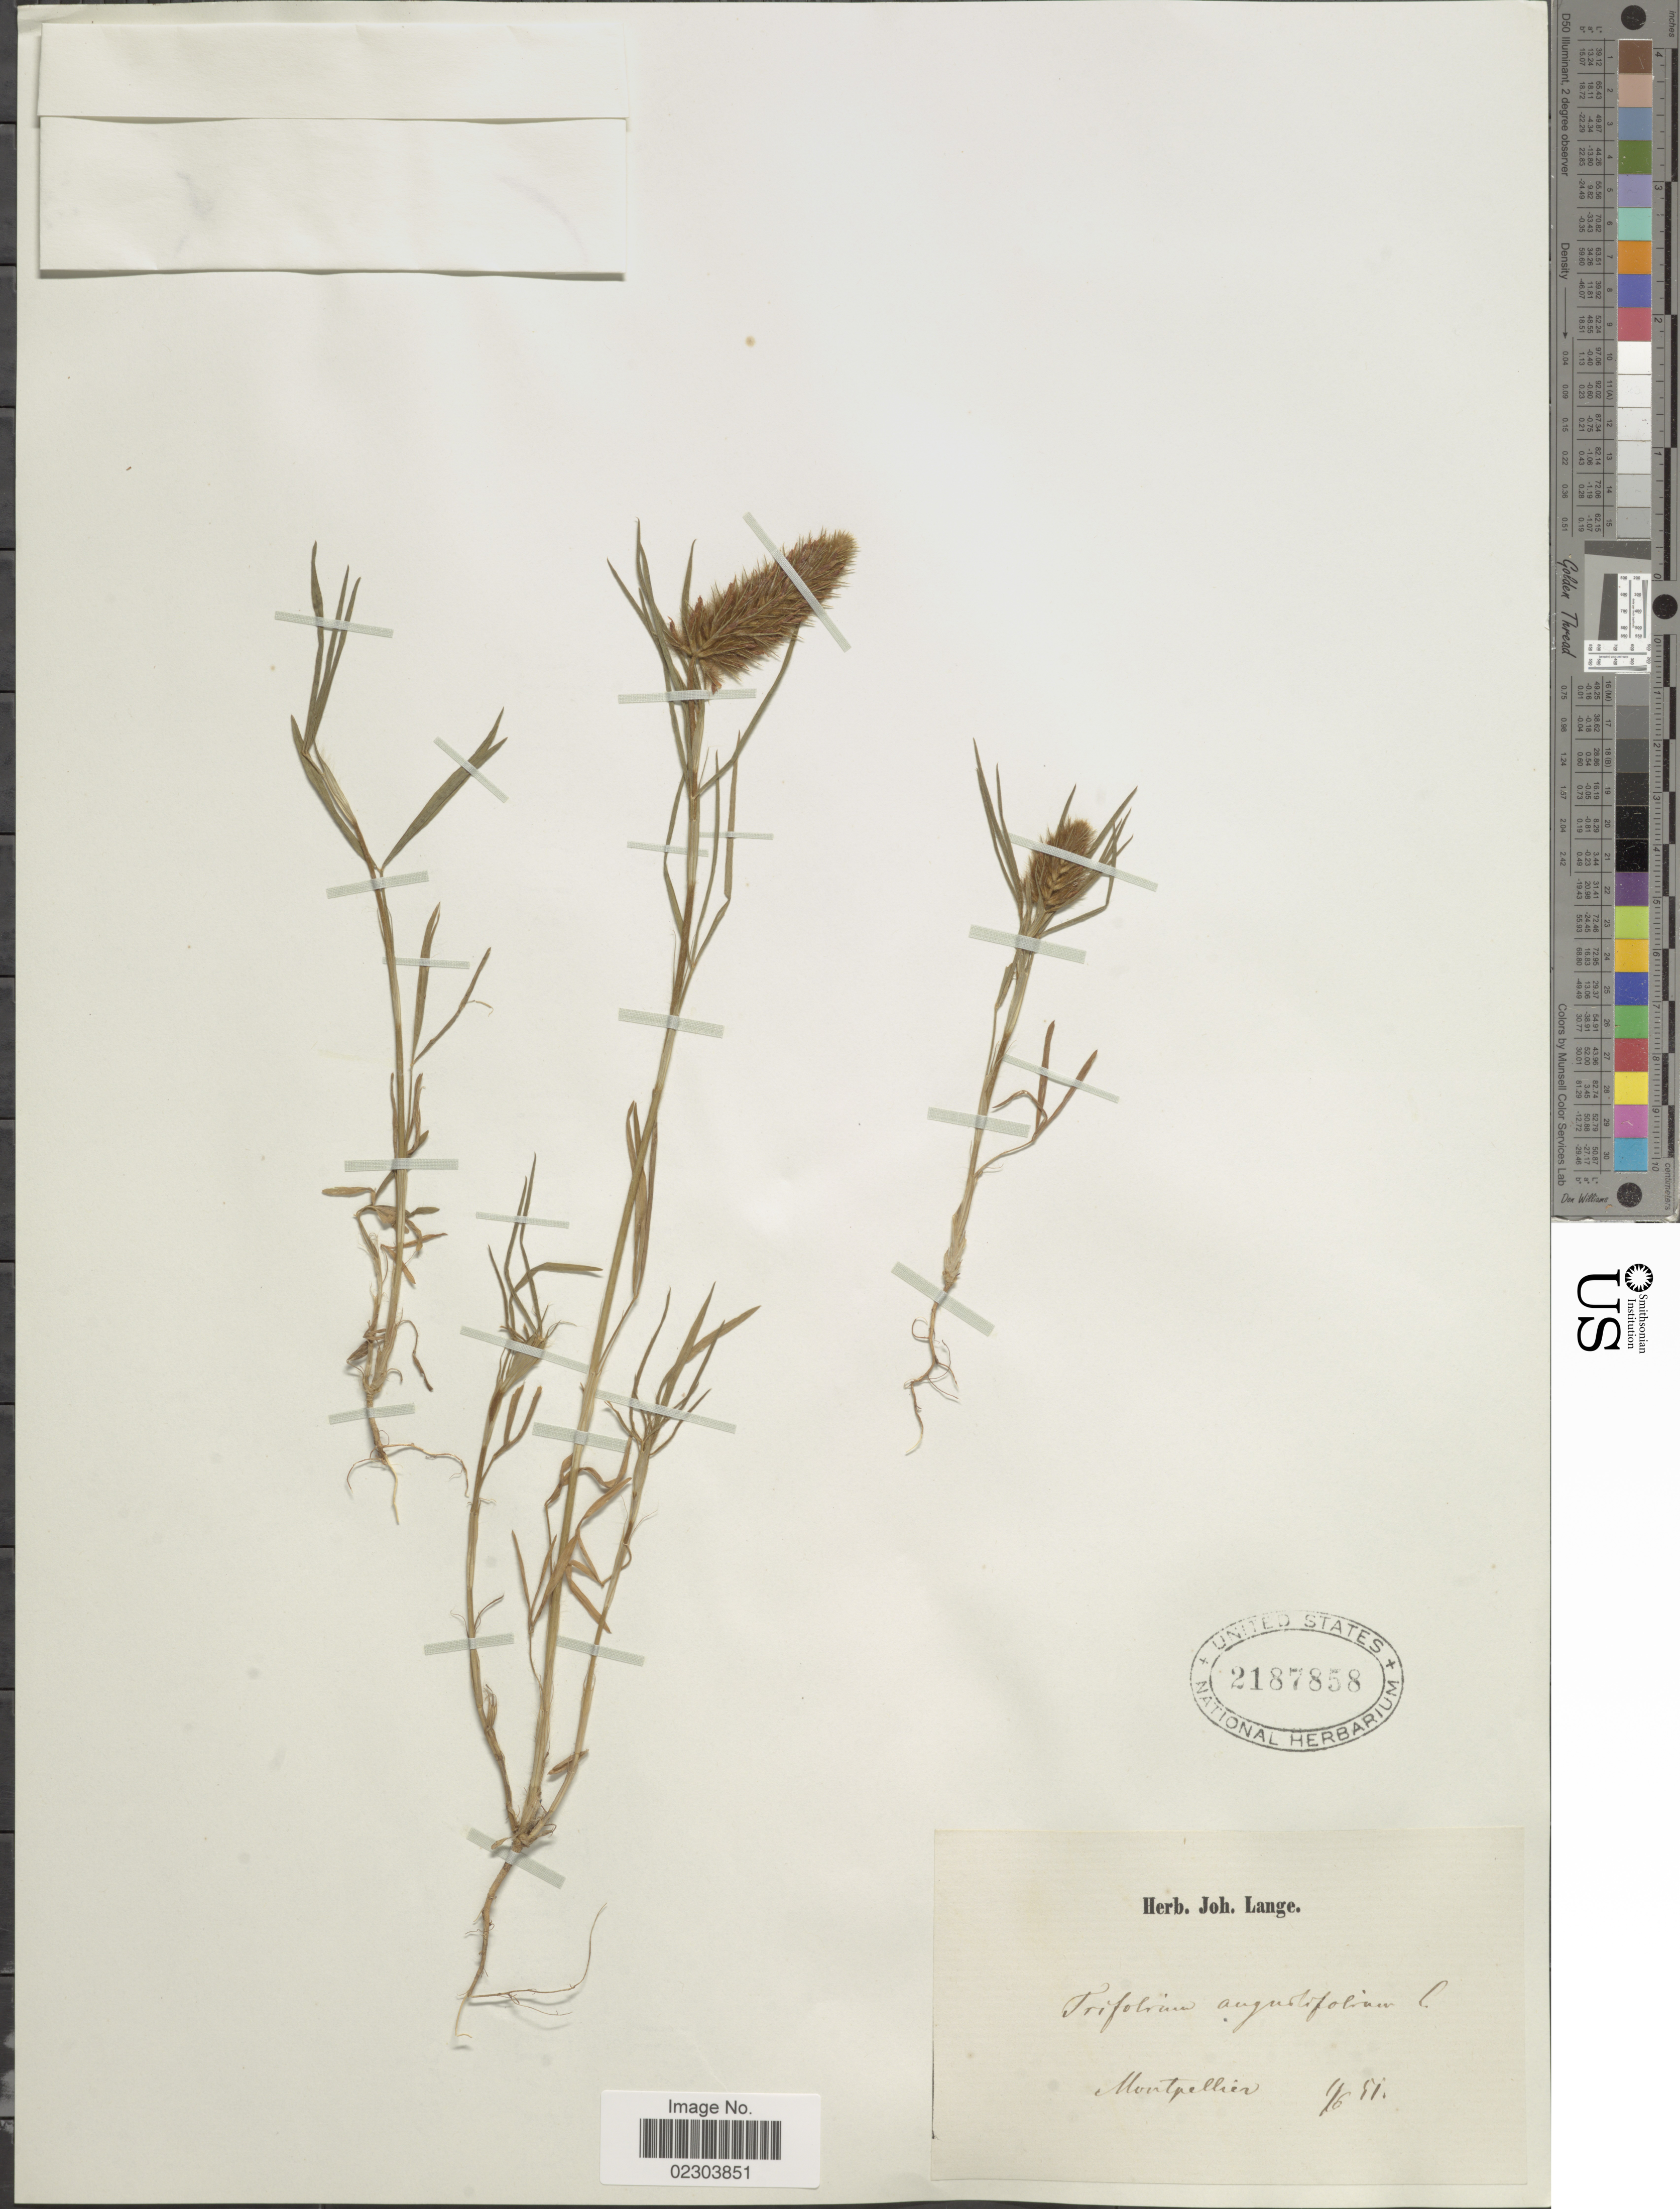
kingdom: Plantae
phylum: Tracheophyta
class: Magnoliopsida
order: Fabales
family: Fabaceae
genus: Trifolium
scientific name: Trifolium angustifolium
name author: L.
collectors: ex herb. Joh. Lange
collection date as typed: Transcribed d/m/y: 1/6/91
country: France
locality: Montpellier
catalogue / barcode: US 2187858